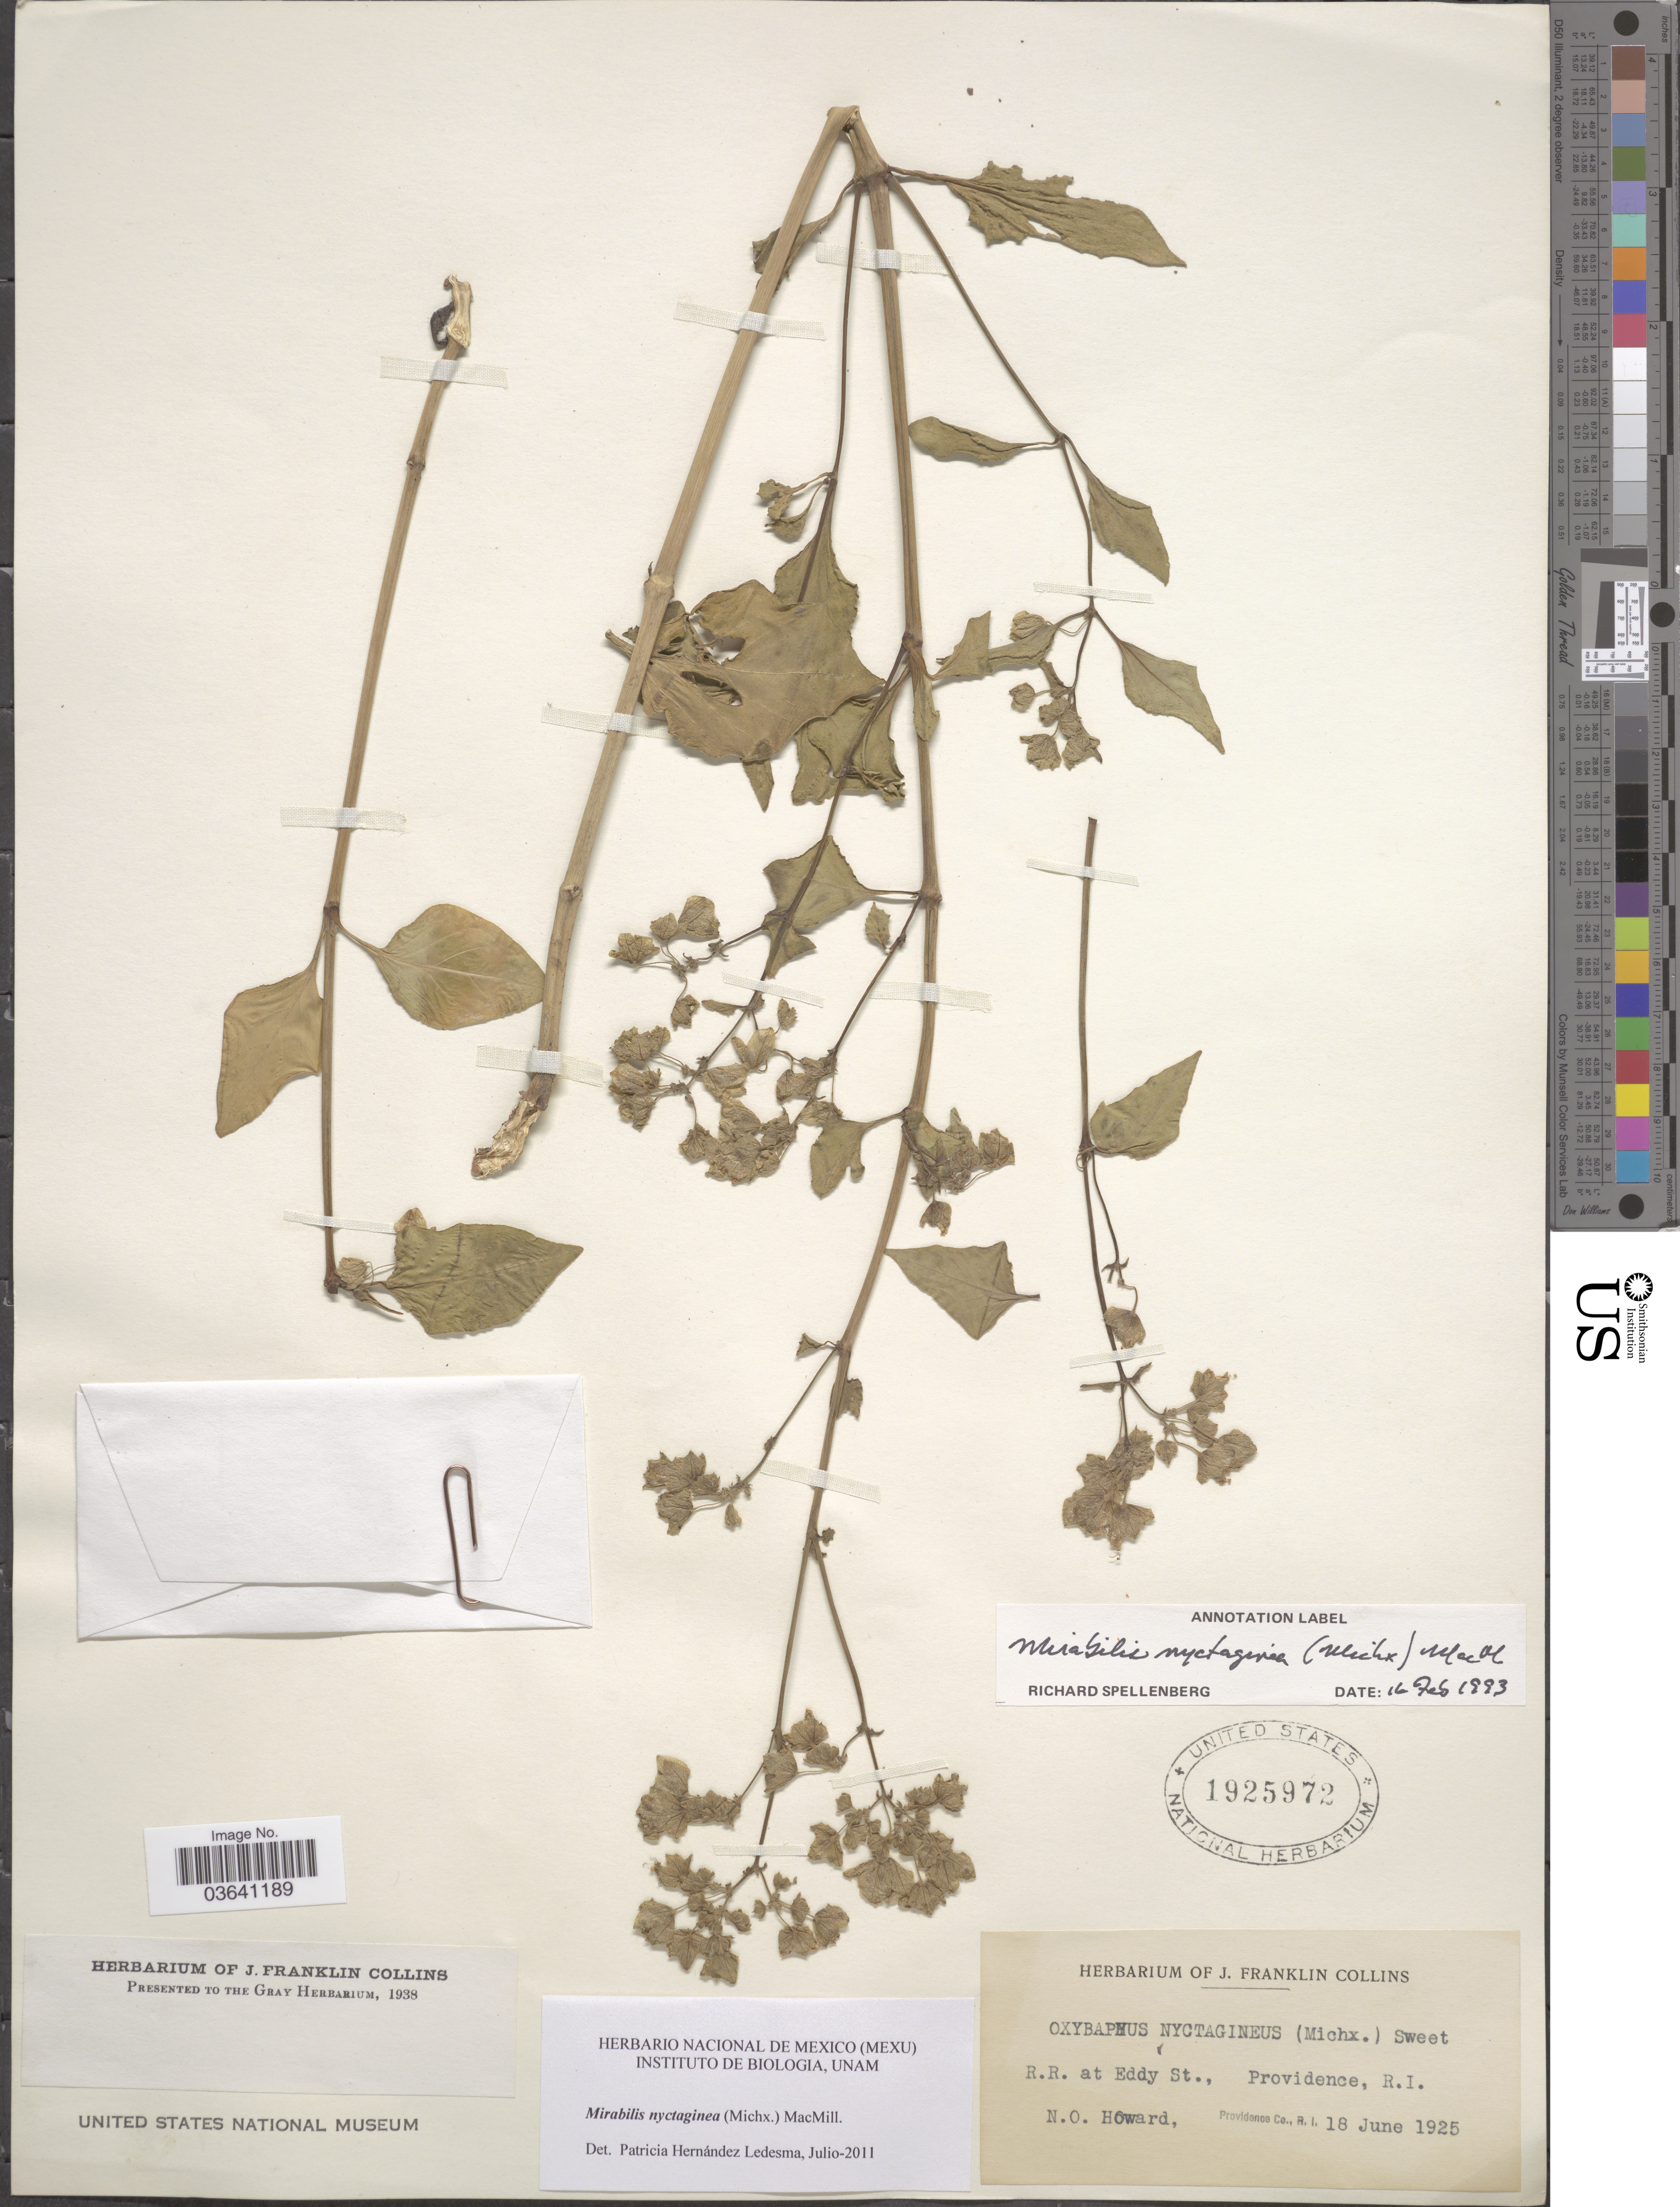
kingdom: Plantae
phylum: Tracheophyta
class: Magnoliopsida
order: Caryophyllales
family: Nyctaginaceae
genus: Mirabilis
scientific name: Mirabilis nyctaginea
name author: (Michx.) MacMill.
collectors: N. Howard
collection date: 1925-06-18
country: United States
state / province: Rhode Island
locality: R.R at Eddy St., Providence.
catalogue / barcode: US 1925972